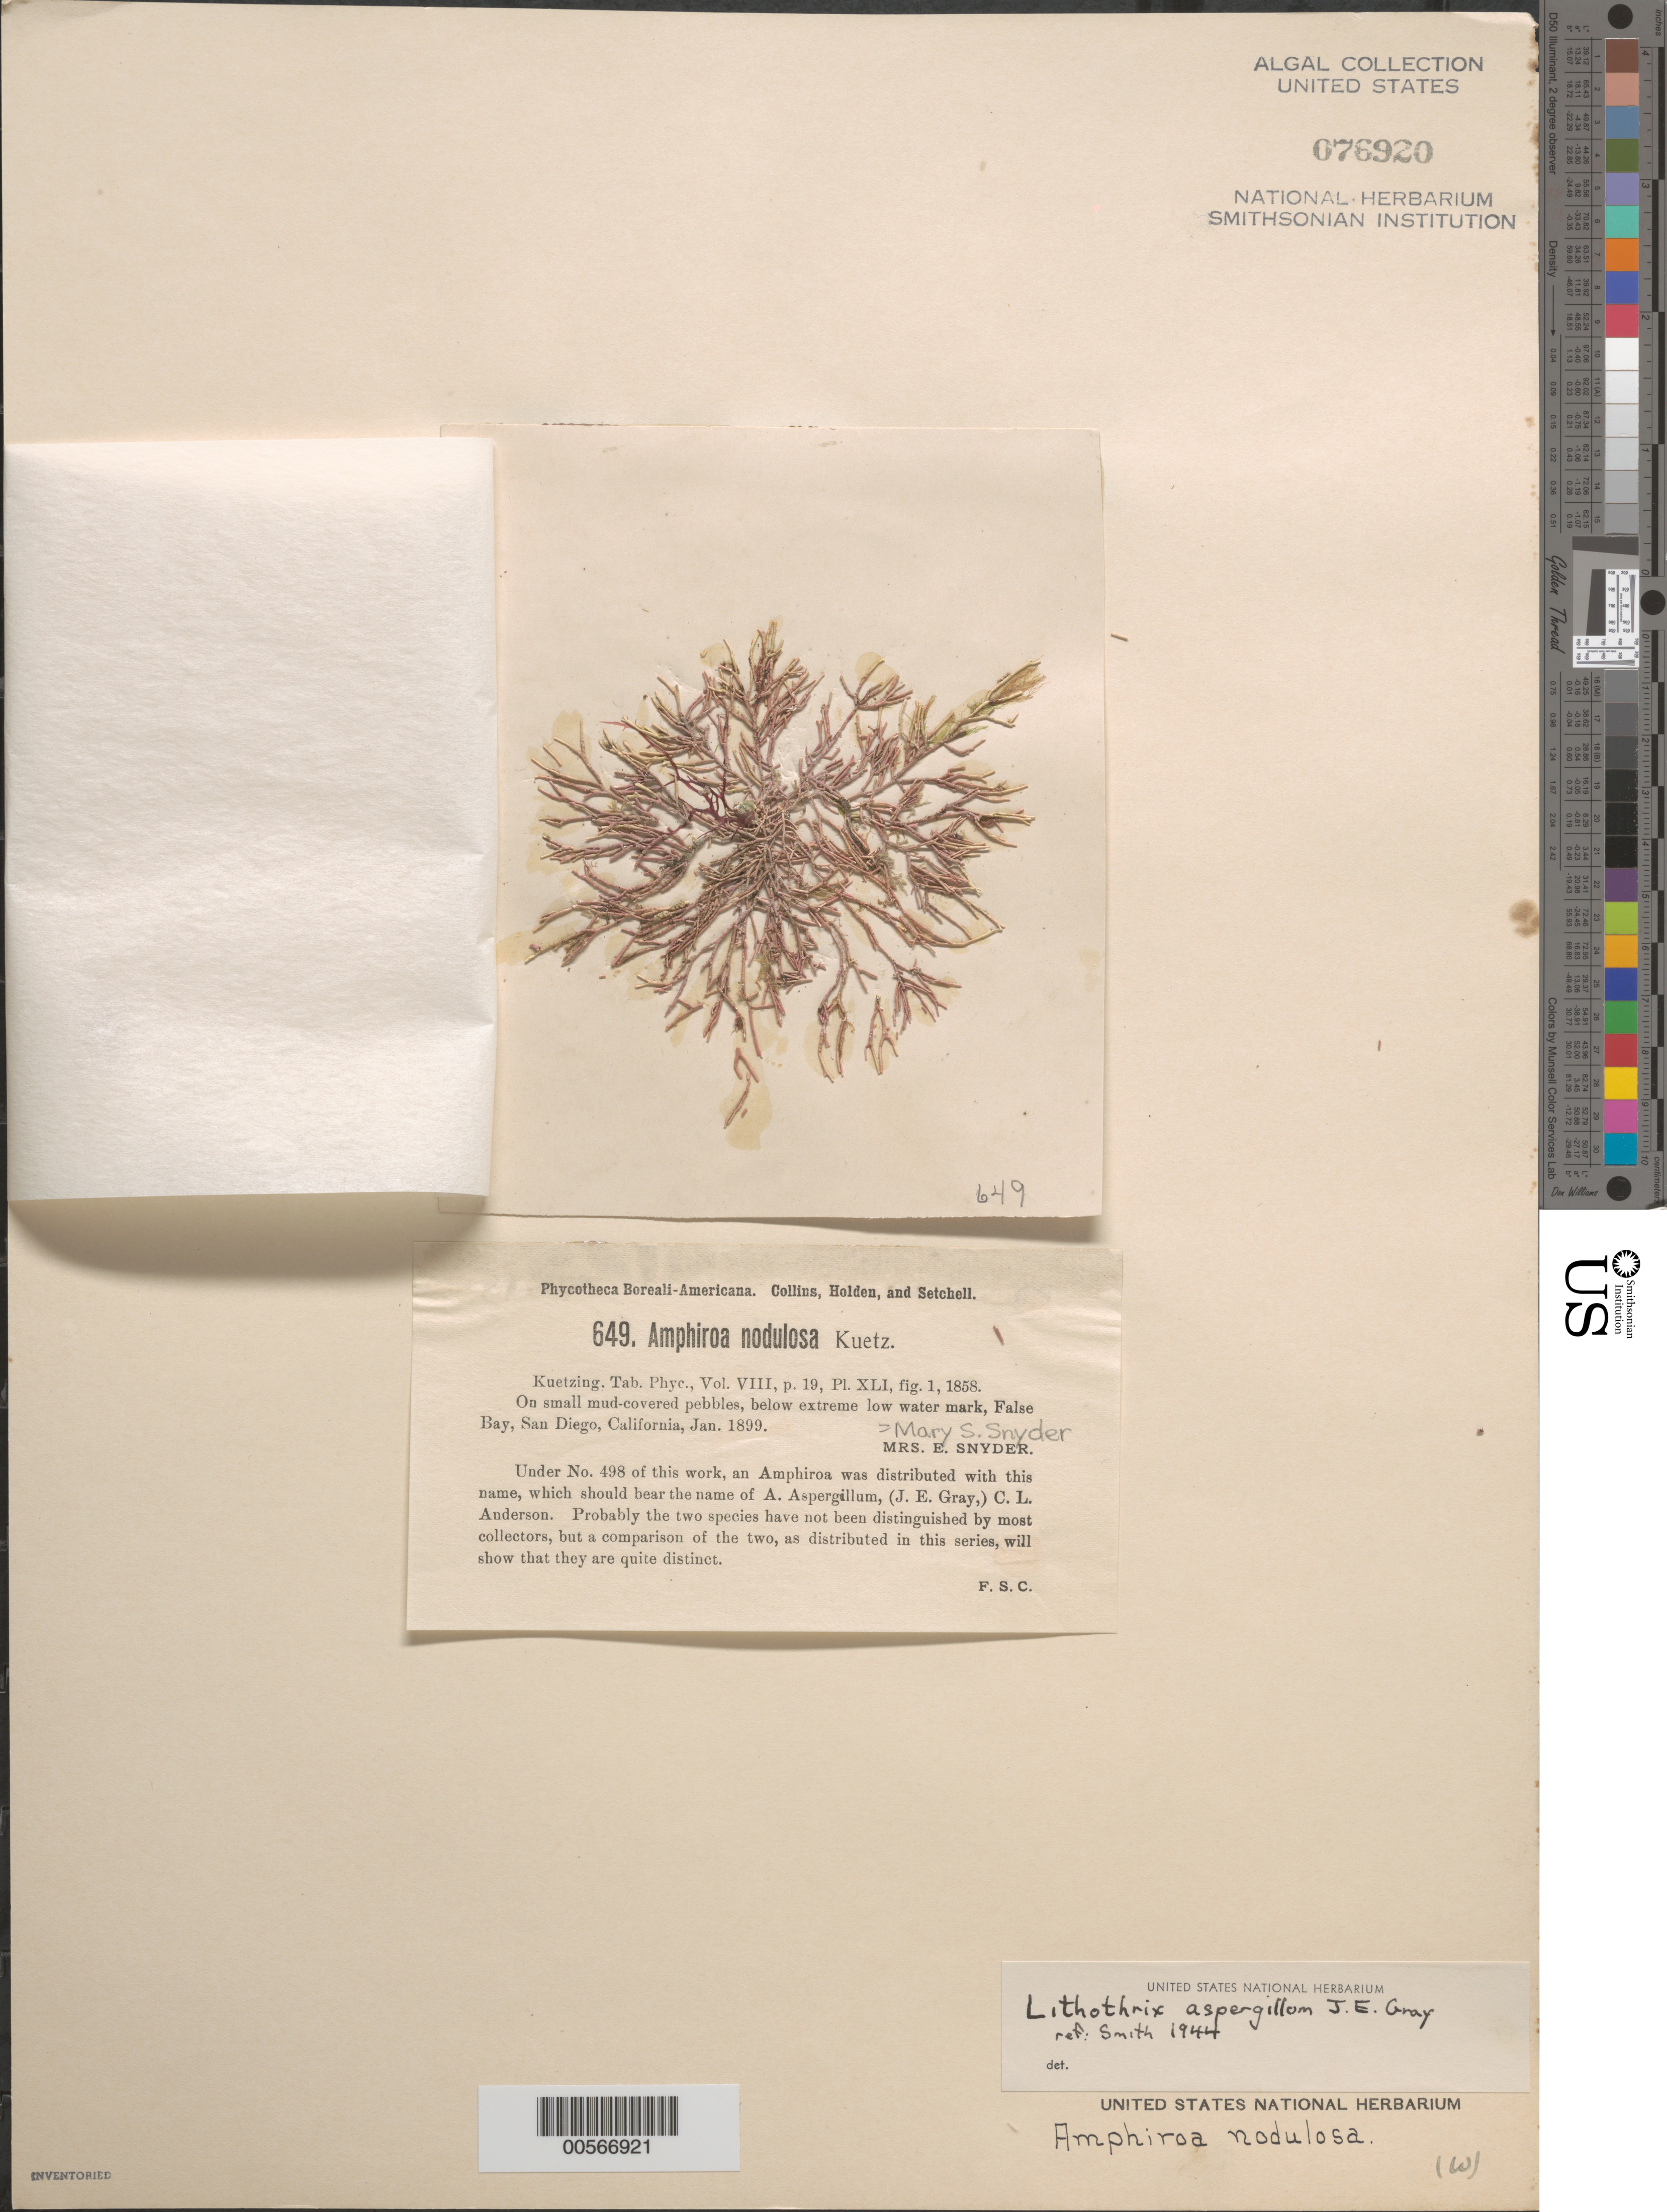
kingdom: Plantae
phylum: Rhodophyta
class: Florideophyceae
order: Corallinales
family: Lithophyllaceae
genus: Lithothrix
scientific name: Lithothrix aspergillum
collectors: M. Snyder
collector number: PB-A 649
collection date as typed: Jan 1899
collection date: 1899-01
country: United States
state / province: California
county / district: San Diego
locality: False Bay, San Diego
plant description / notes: Collins, Holden & Setchell, Phycotheca Boreali-Americana, as Amphiroa nodulosa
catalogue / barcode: US 76920